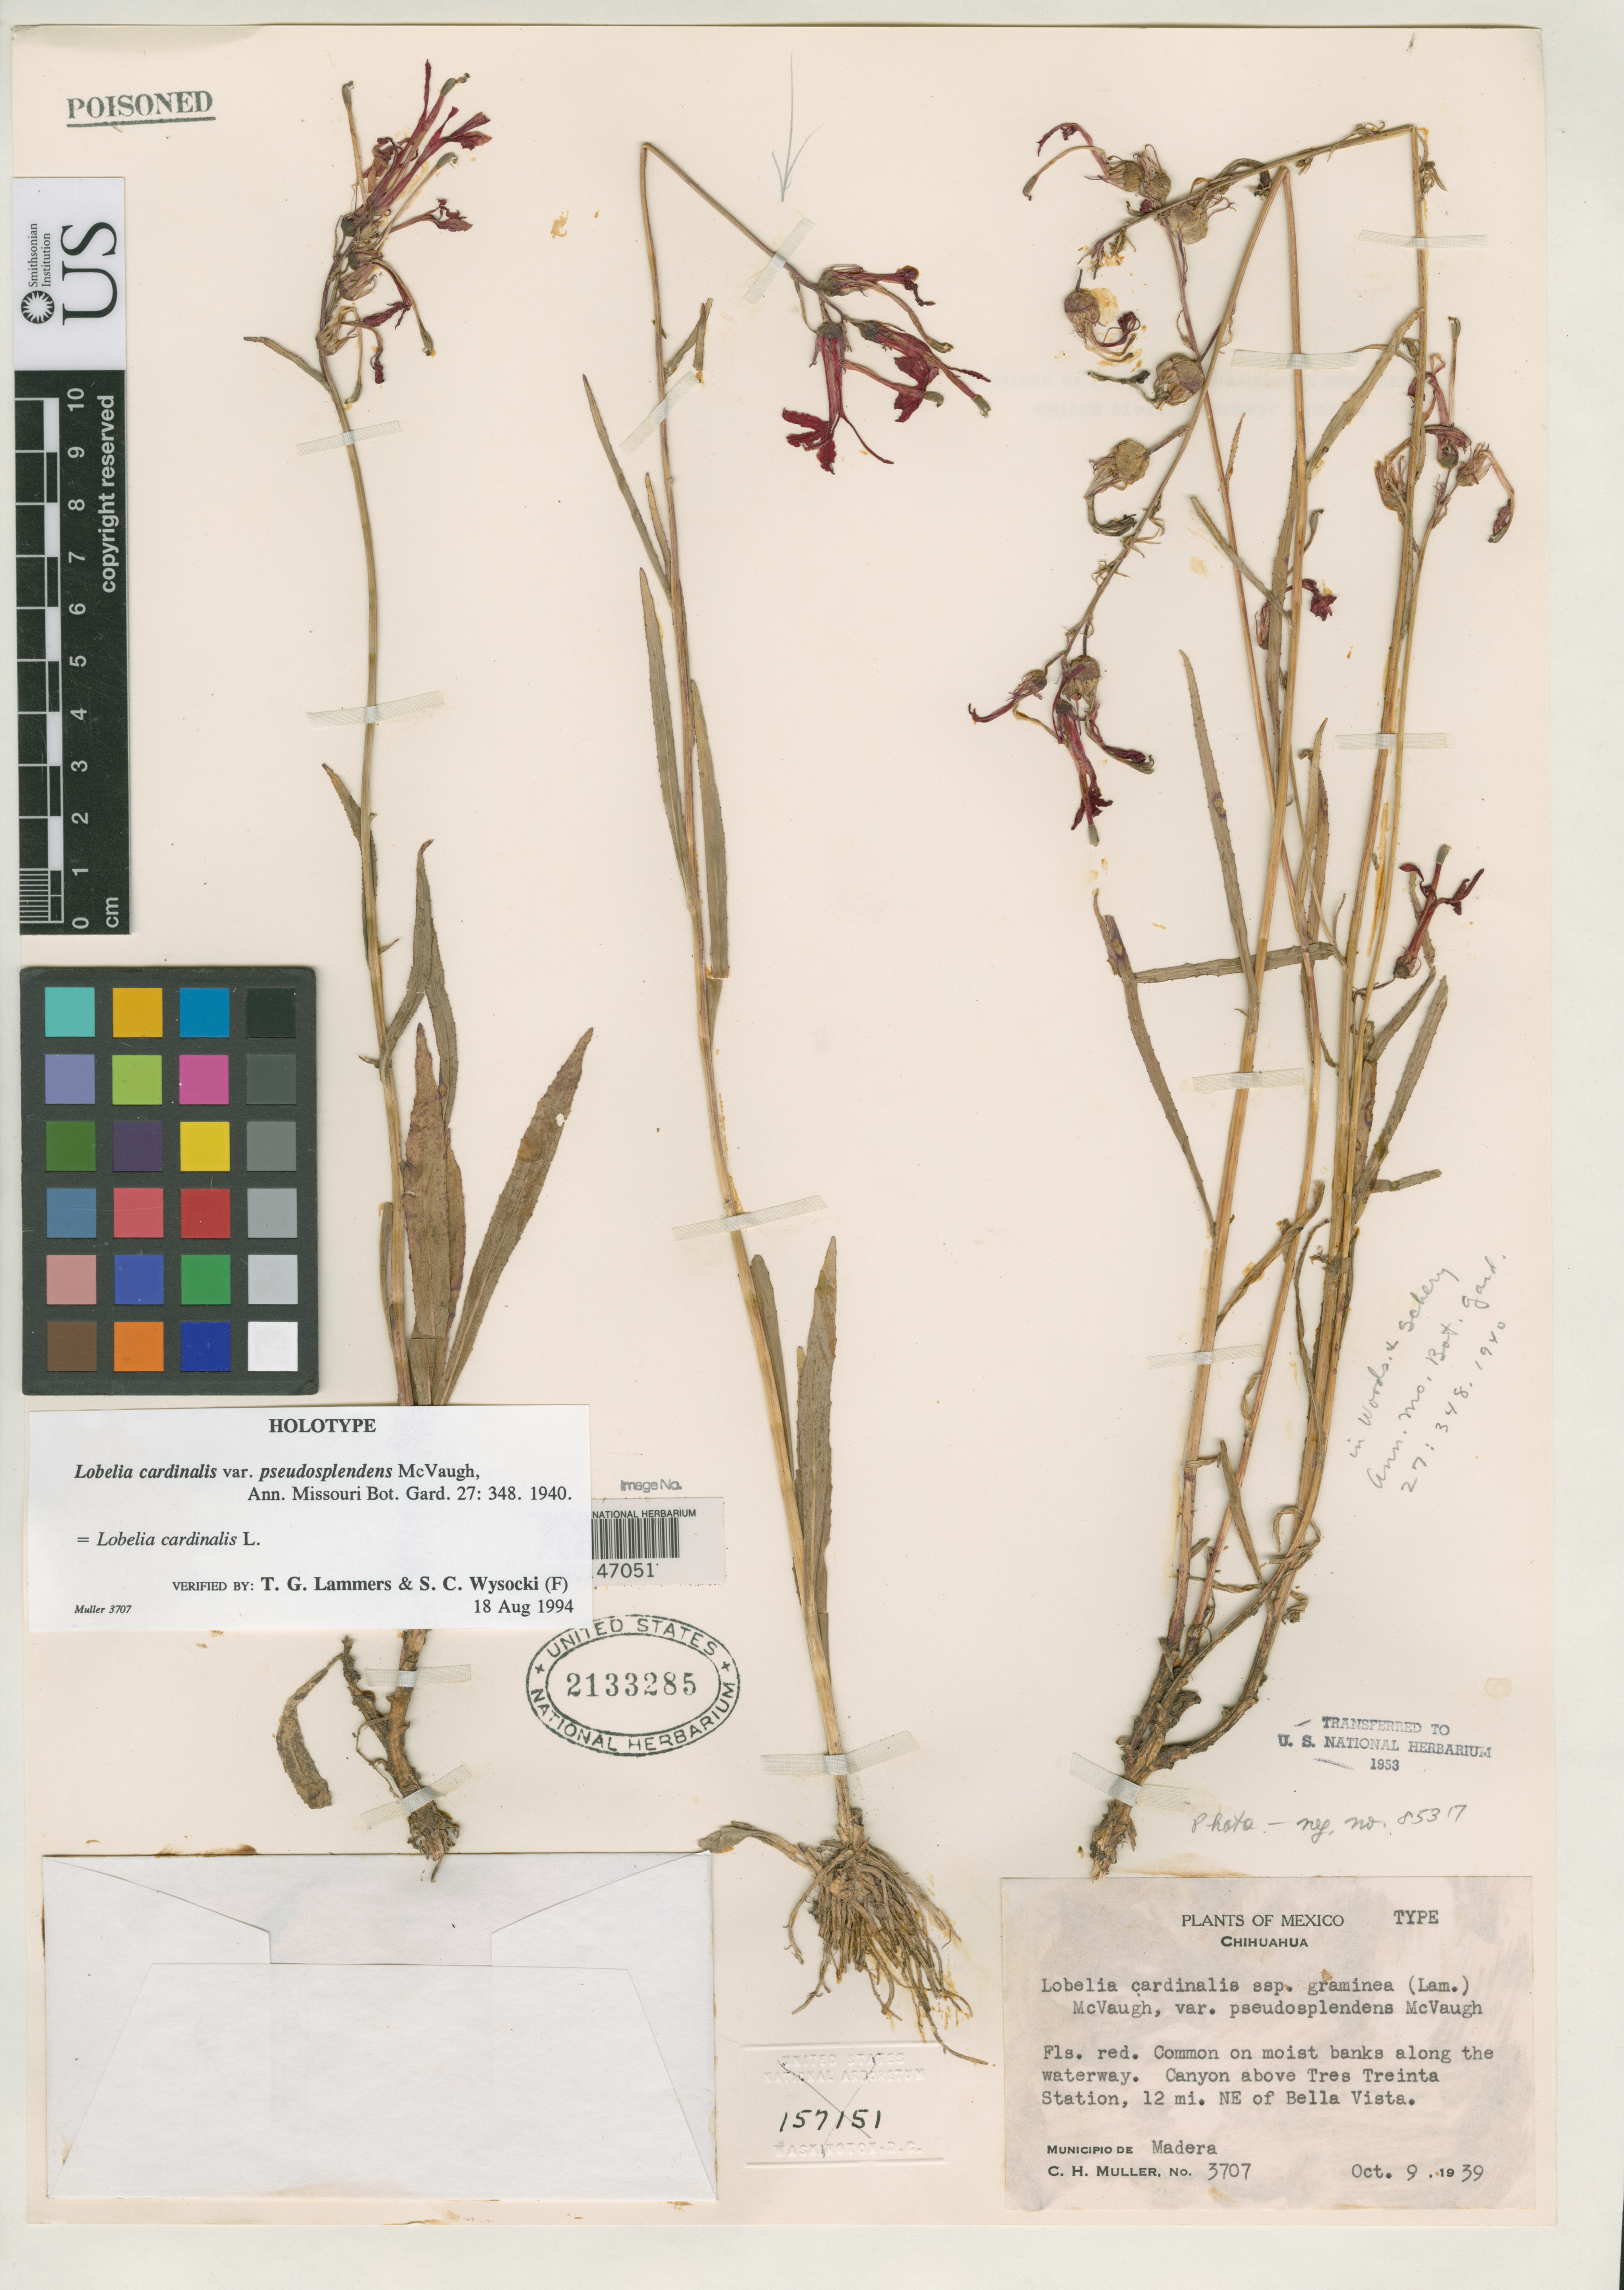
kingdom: Plantae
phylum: Tracheophyta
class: Magnoliopsida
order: Asterales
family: Campanulaceae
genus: Lobelia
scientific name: Lobelia cardinalis var. pseudosplendens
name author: McVaugh in Woodson & Schery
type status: Holotype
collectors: C. H. Muller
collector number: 3707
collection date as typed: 09 Oct 1939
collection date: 1939-10-09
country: Mexico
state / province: Chihuahua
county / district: Madera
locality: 12 mi NE of Bella Vista.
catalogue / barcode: US 2133285